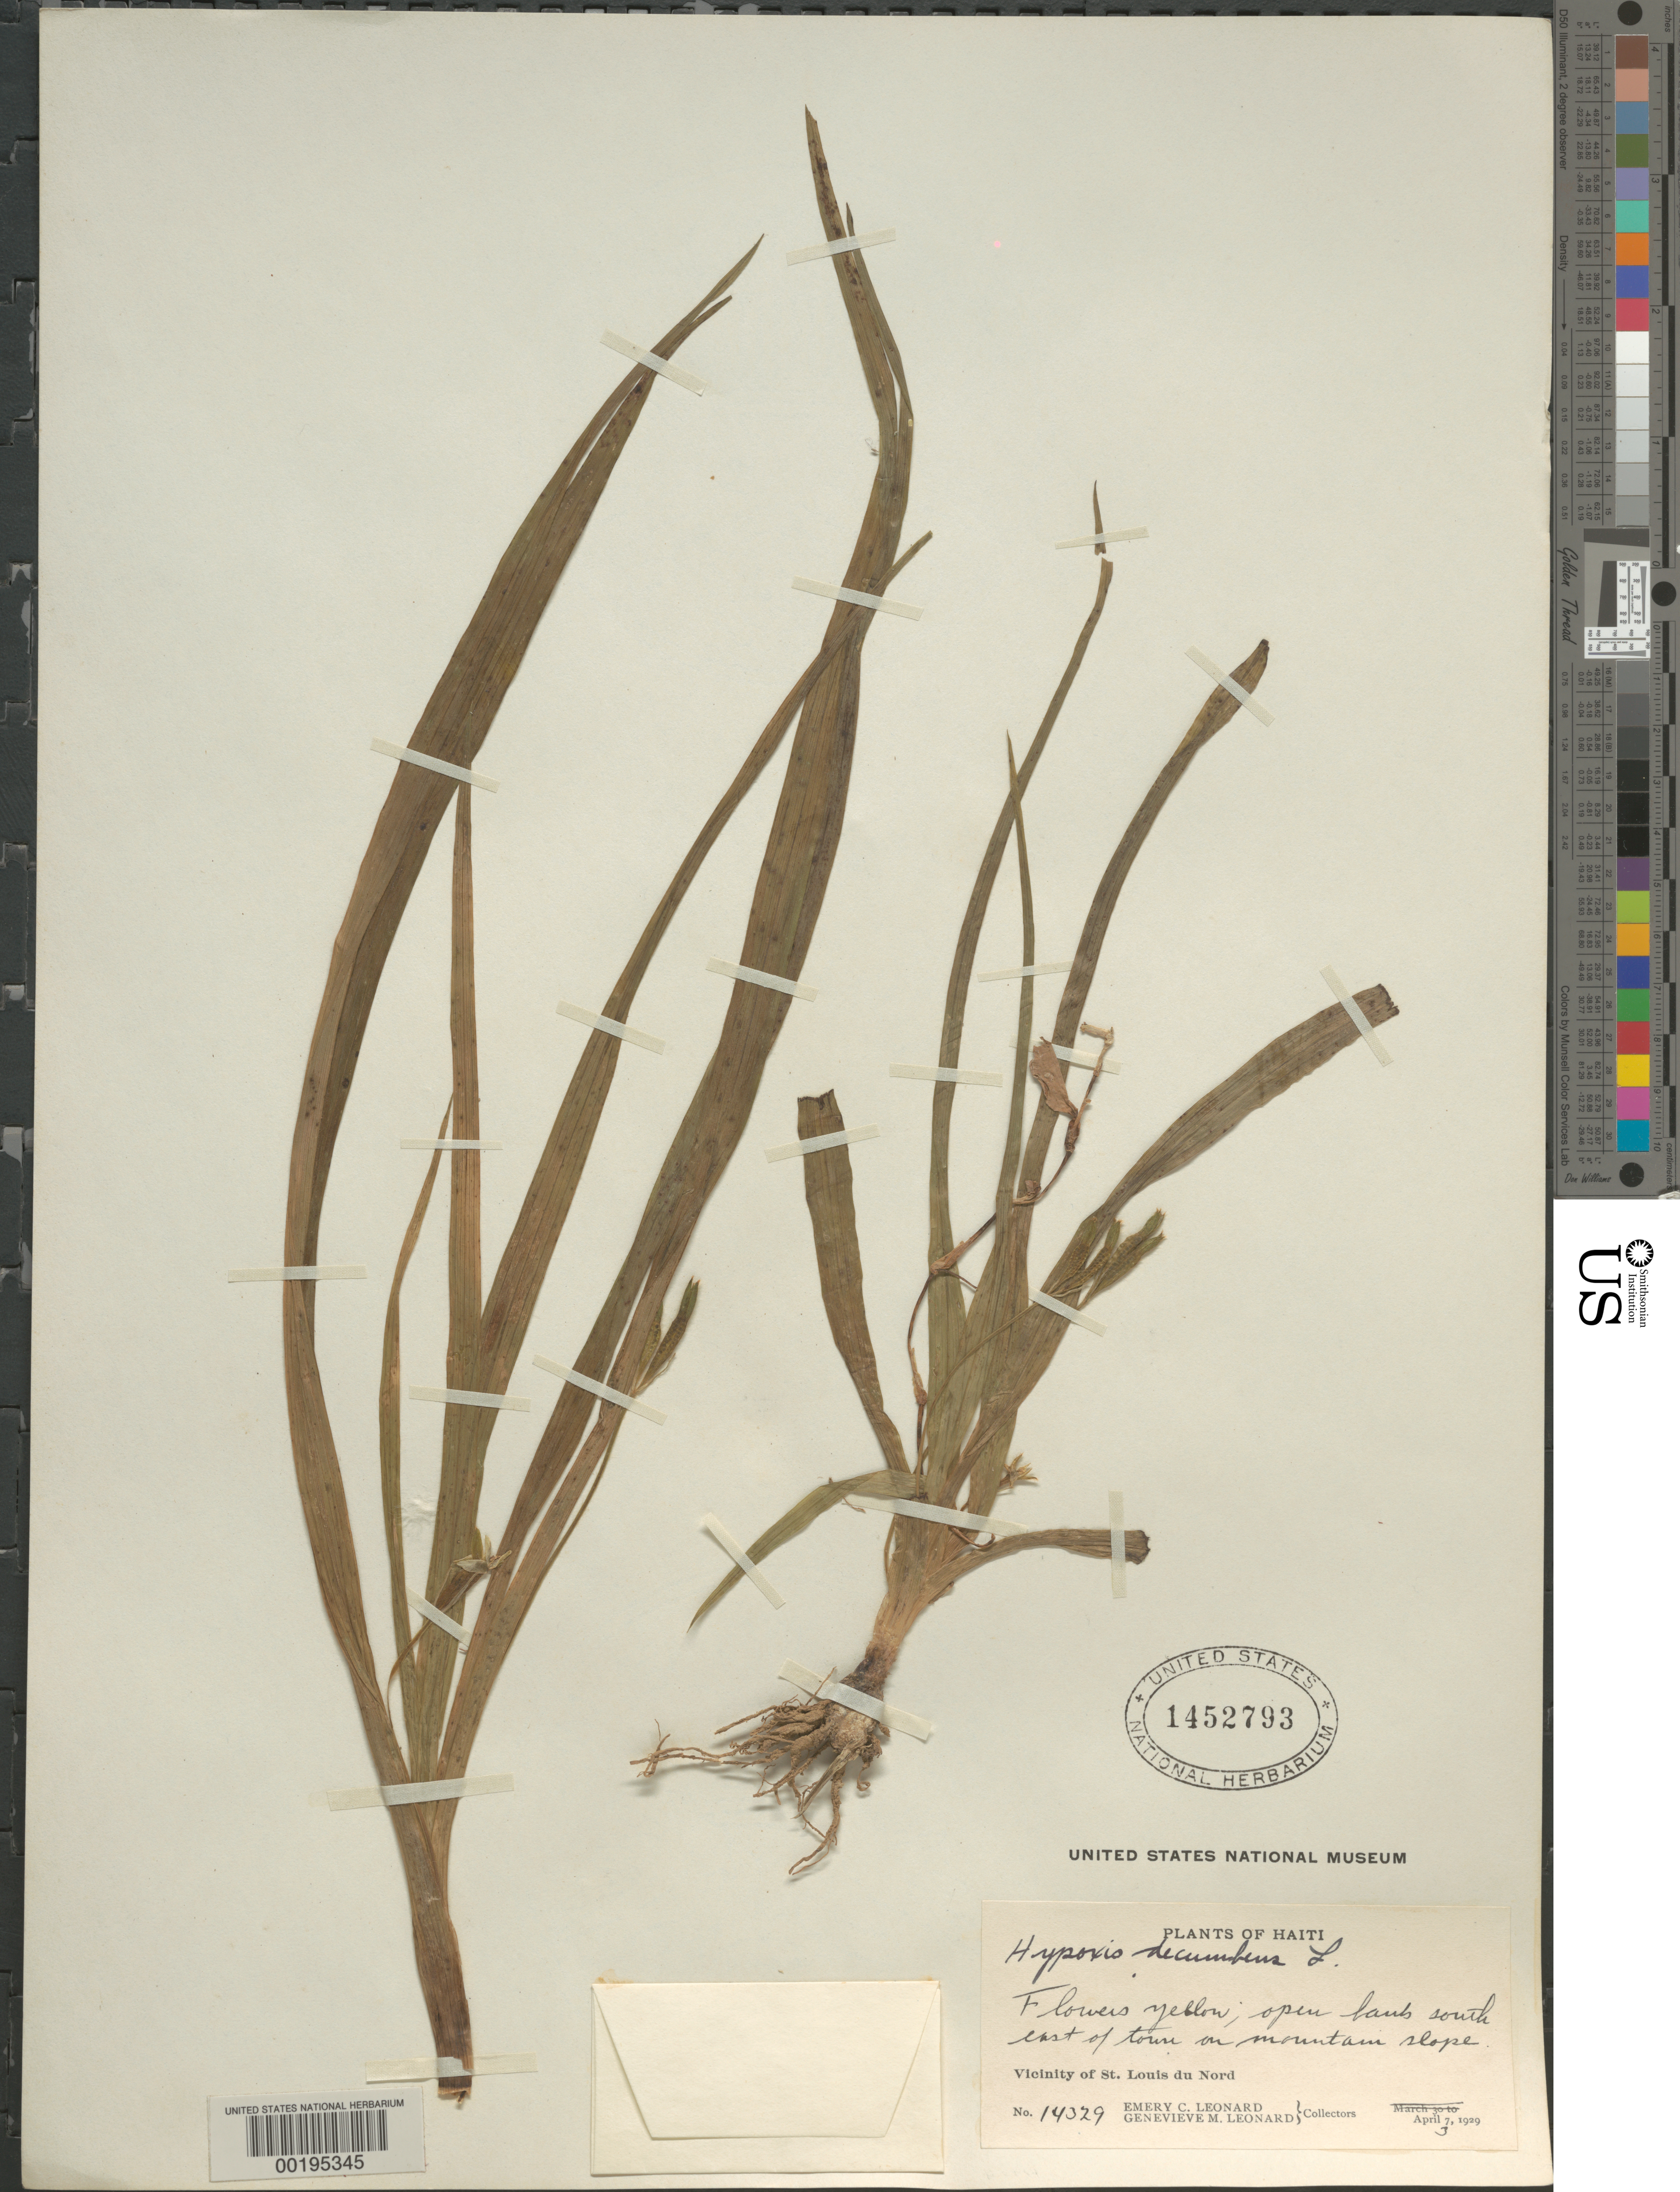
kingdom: Plantae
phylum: Tracheophyta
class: Liliopsida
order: Asparagales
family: Hypoxidaceae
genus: Hypoxis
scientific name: Hypoxis decumbens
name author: L.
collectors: E. C. Leonard & G. M. Leonard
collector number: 14329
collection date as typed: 03 Apr 1929 and 07 Apr 1929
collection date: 1929-04-03,1929-04-07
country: Haiti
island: Hispaniola Island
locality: Vicinity of st. louis du nord, se of town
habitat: Open land on mountain slope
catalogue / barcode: US 1452793